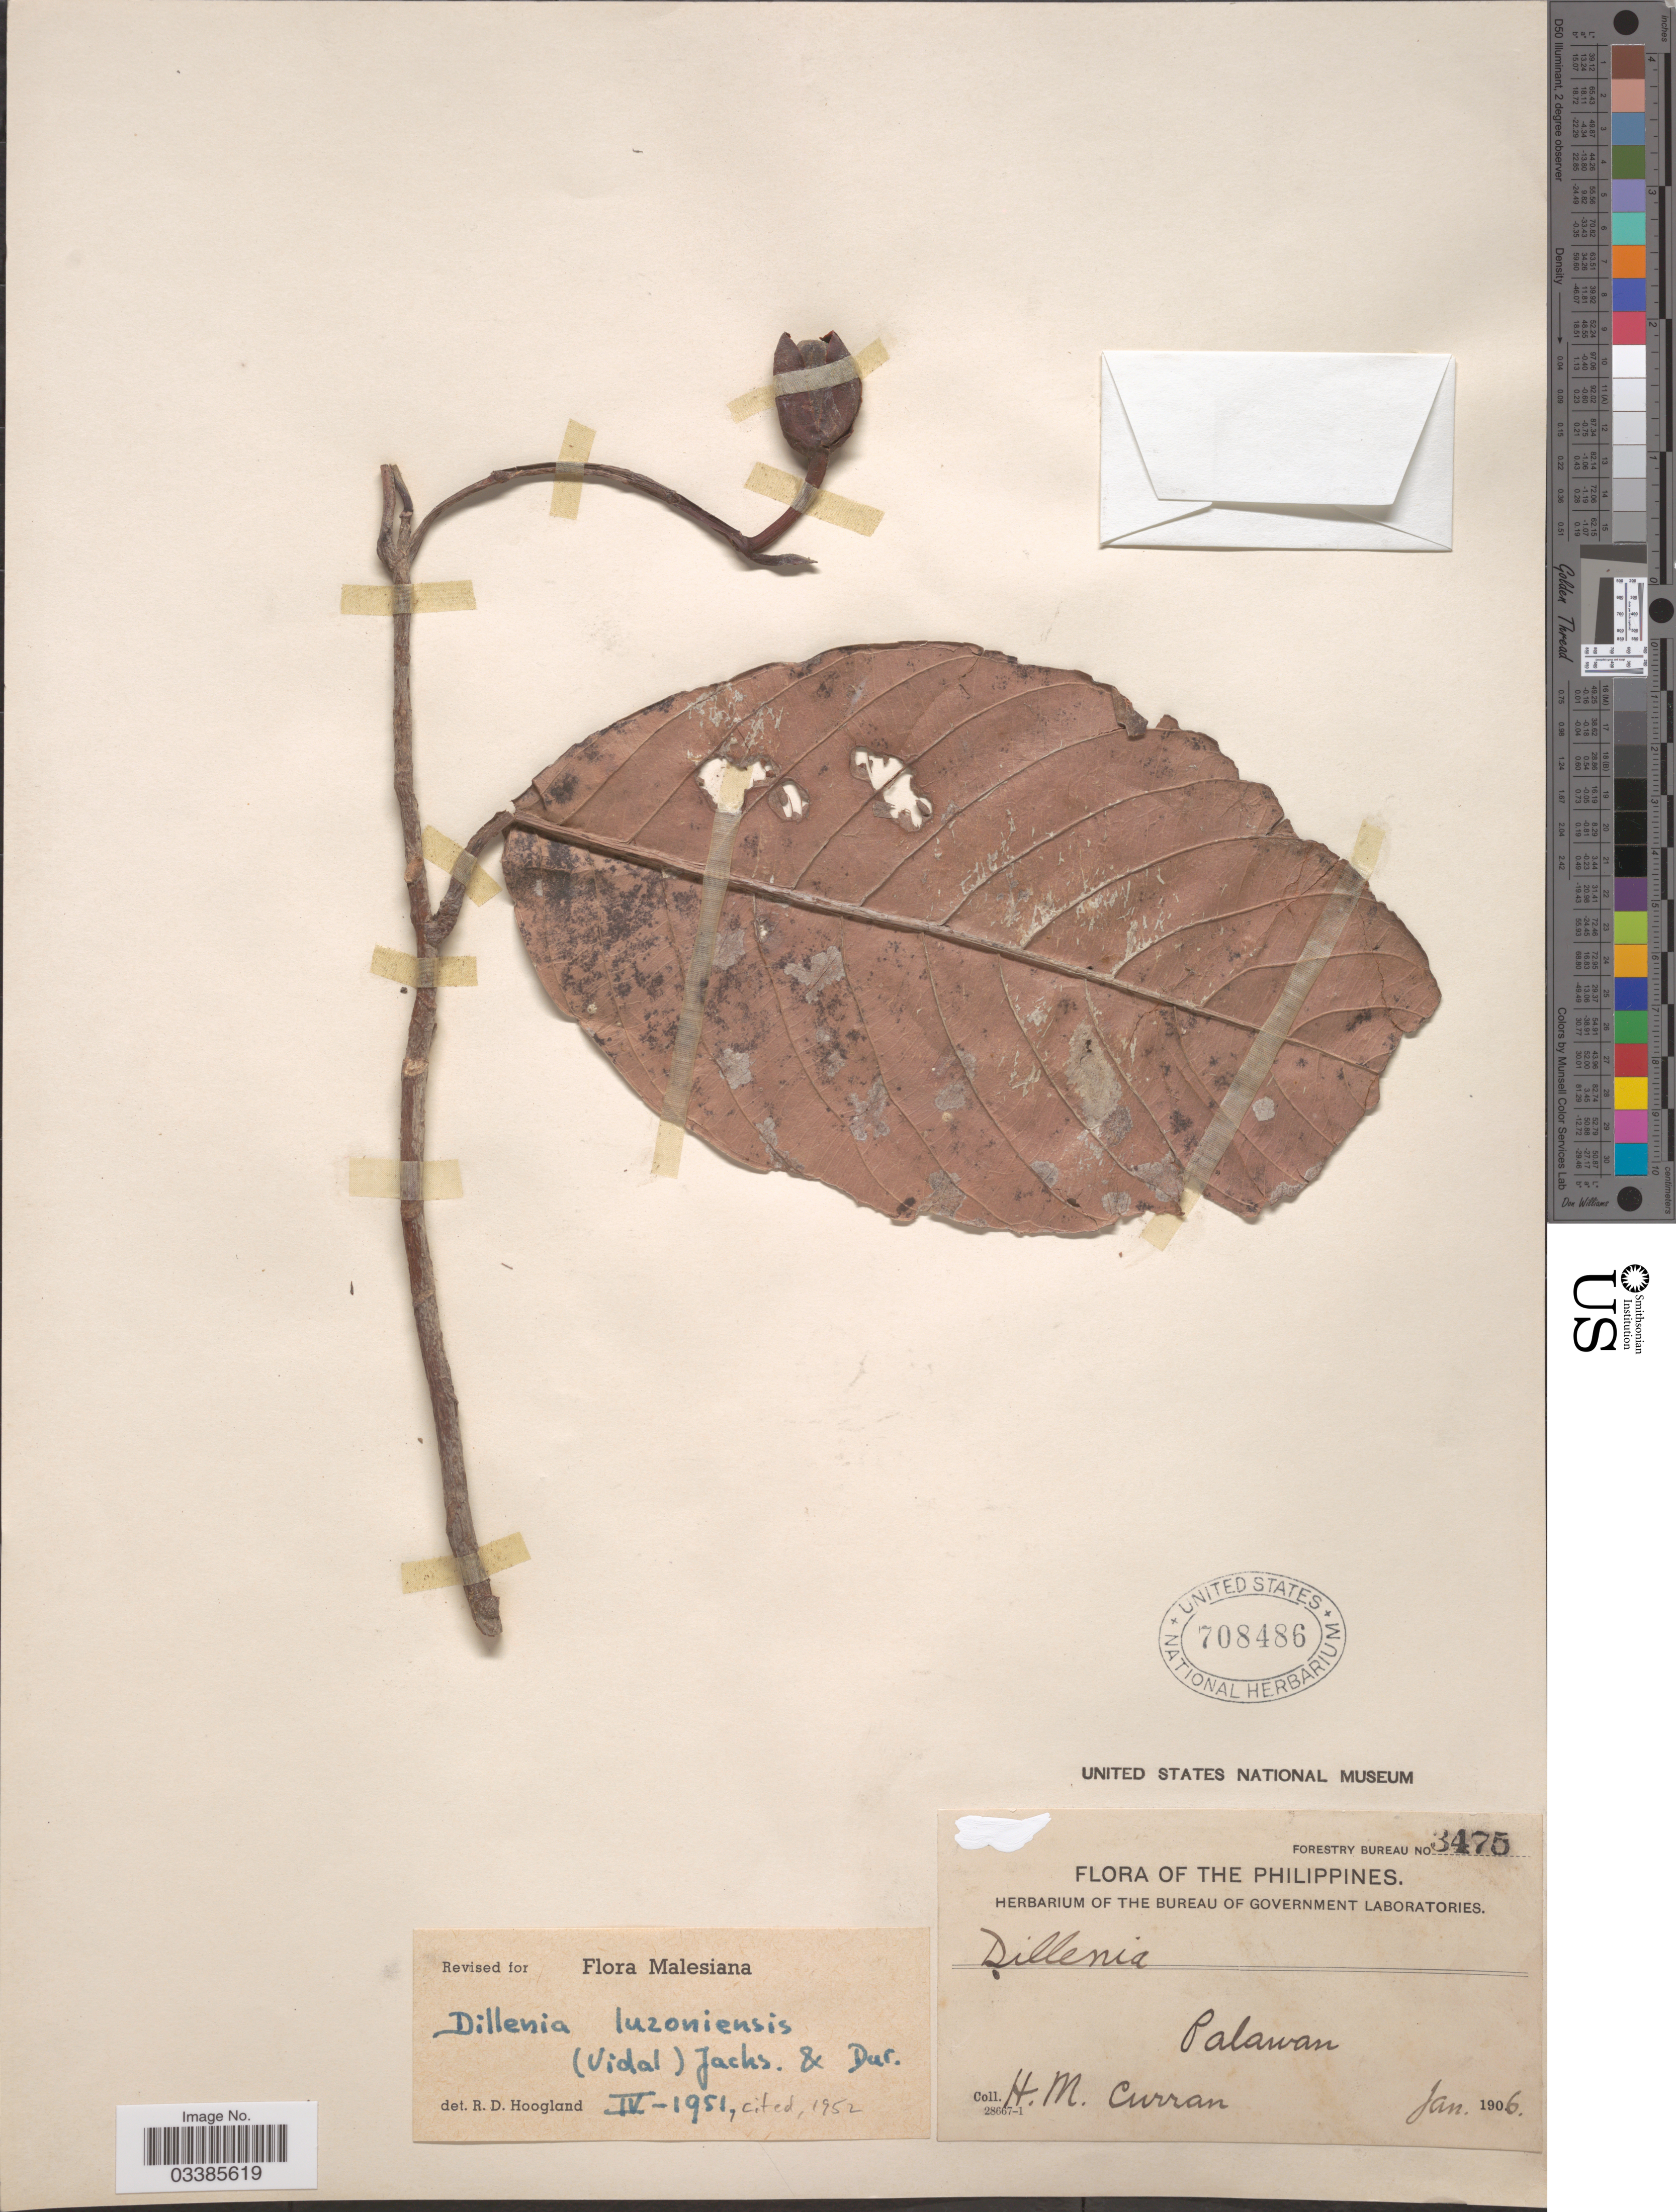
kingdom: Plantae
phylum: Tracheophyta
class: Magnoliopsida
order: Dilleniales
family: Dilleniaceae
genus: Dillenia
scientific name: Dillenia luzoniensis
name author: Merr.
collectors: H. M. Curran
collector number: Forestry Bureau 3475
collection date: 1906-01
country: Philippines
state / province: Mimaropa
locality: Palawan.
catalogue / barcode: US 708486